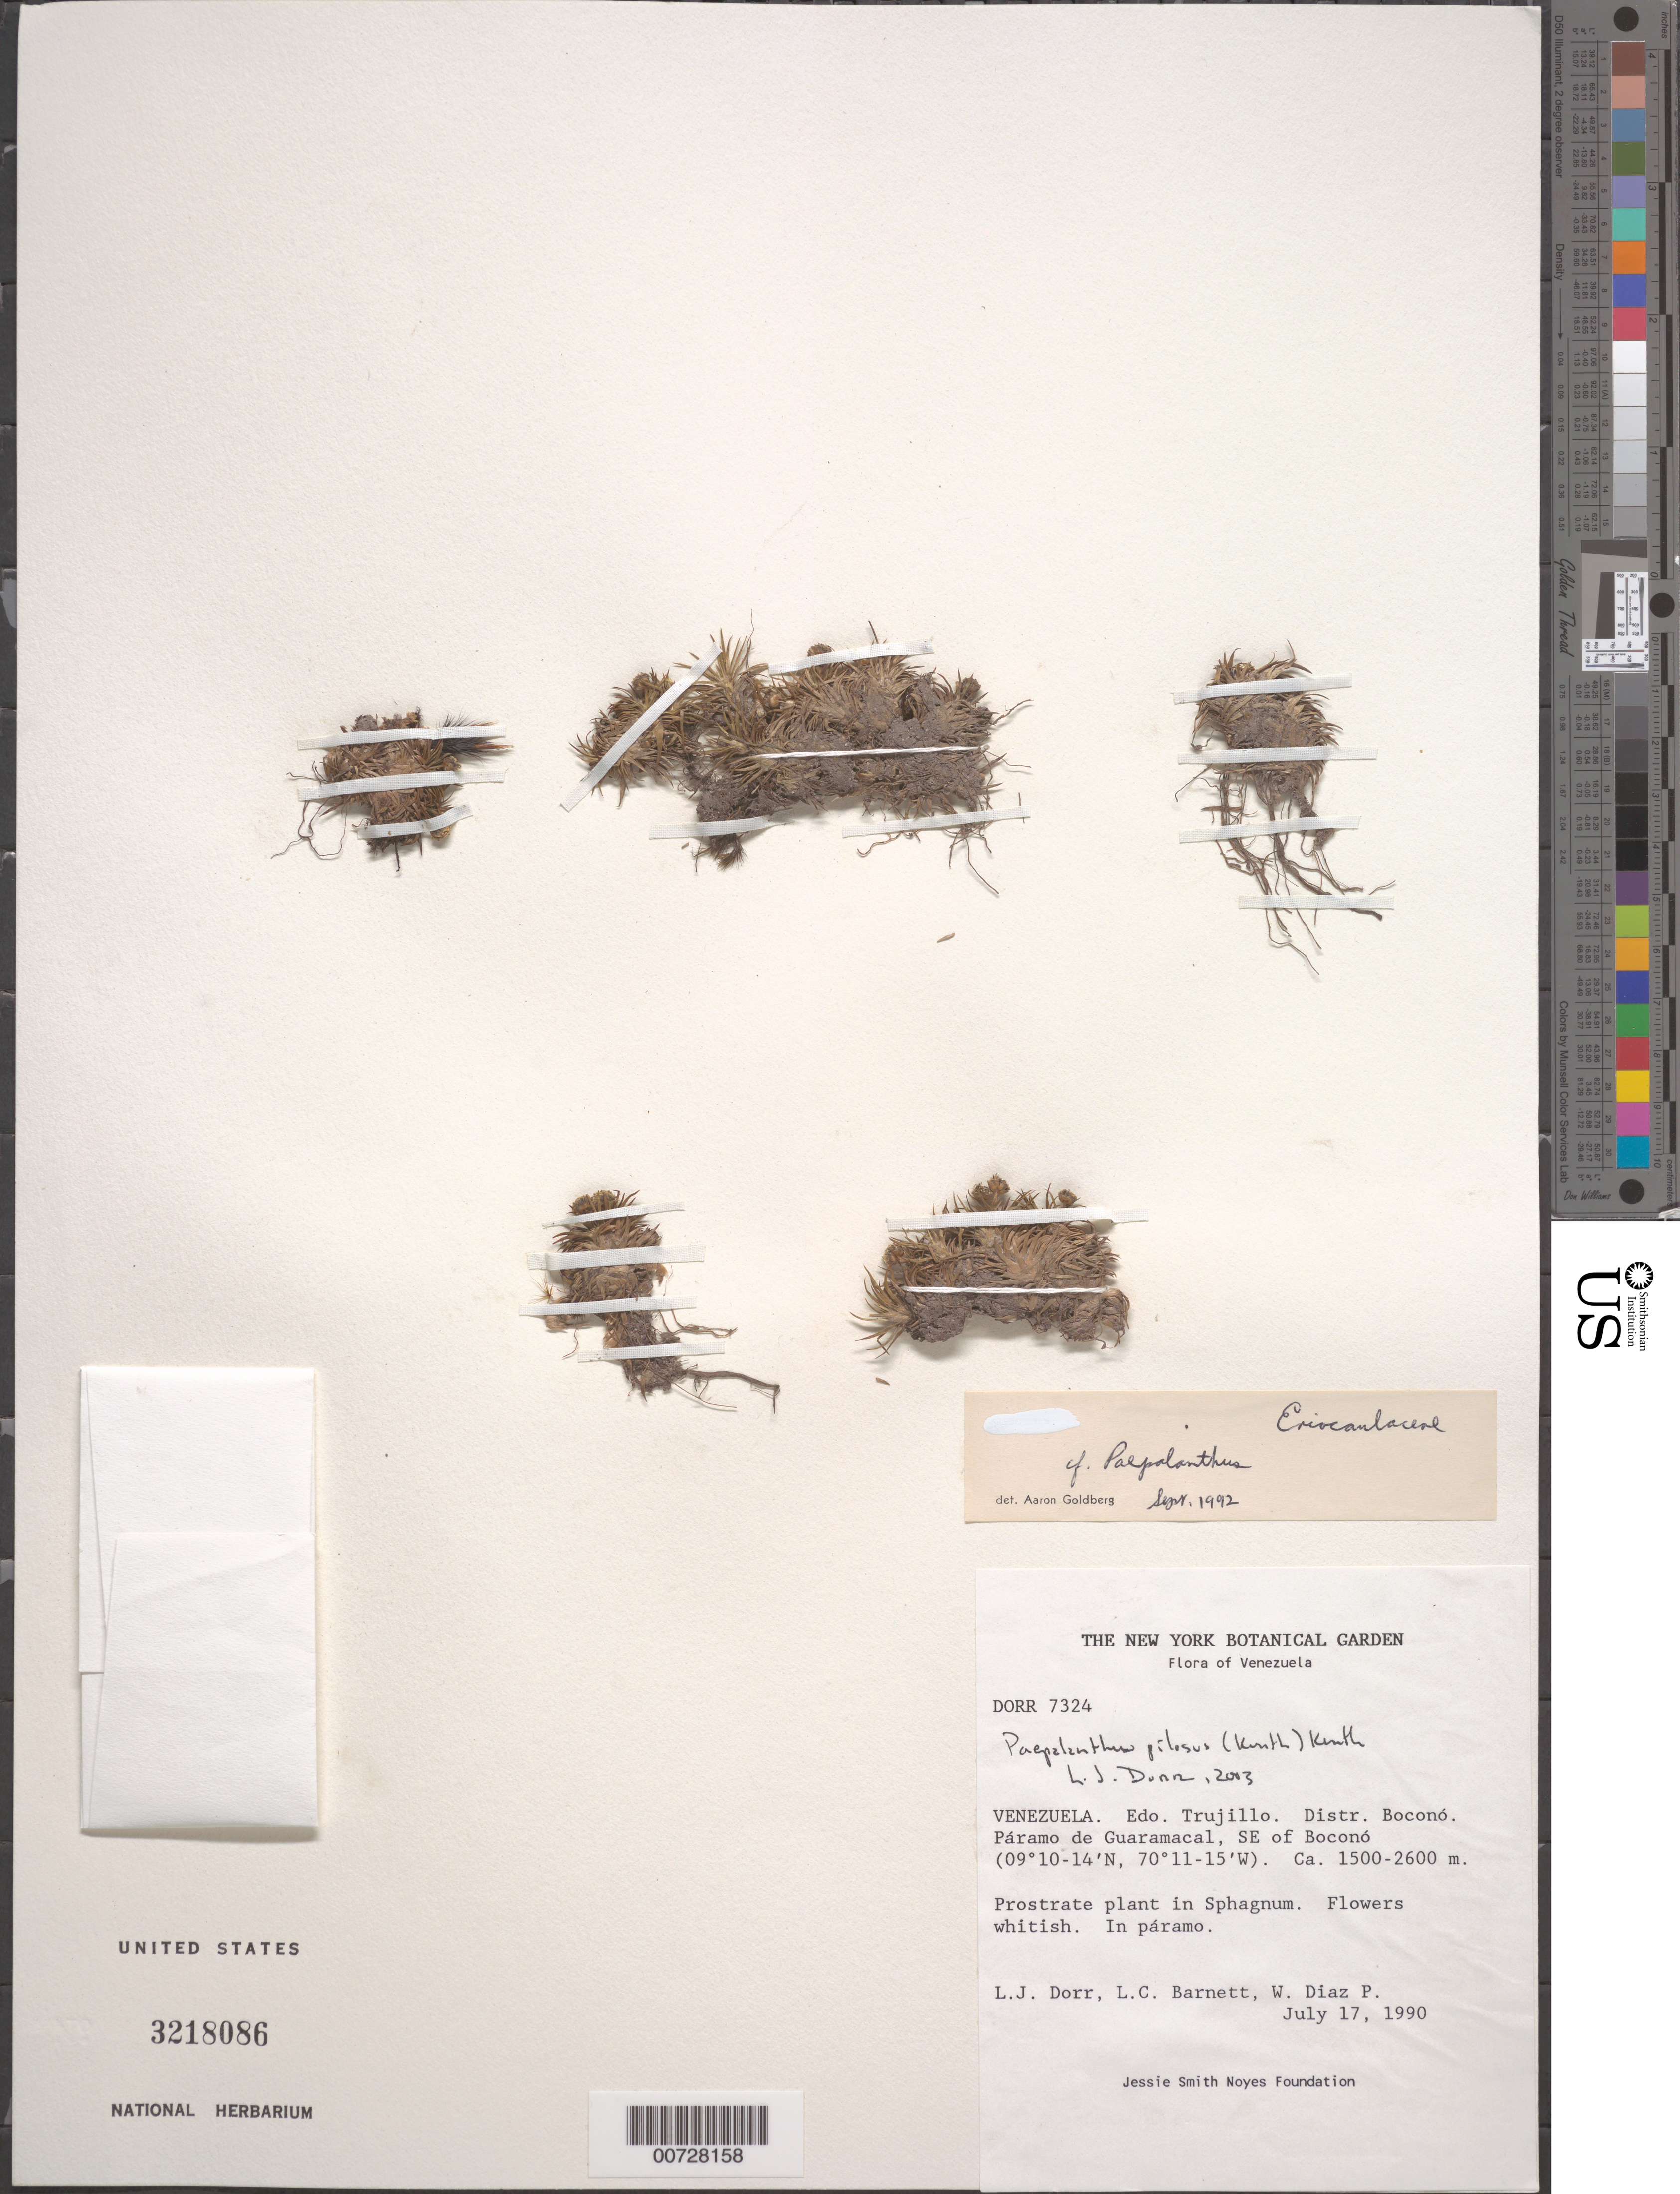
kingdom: Plantae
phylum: Tracheophyta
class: Liliopsida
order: Poales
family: Eriocaulaceae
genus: Paepalanthus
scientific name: Paepalanthus pilosus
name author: (Kunth) Kunth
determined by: Hensold, N.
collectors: L. J. Dorr, L. C. Barnett & W. Díaz P.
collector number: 7324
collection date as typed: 17 Jul 1990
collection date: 1990-07-17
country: Venezuela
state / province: Trujillo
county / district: Boconó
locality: Páramo de Guaramacal, SE of Boconó.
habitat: In páramo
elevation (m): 1500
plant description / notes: NY, PORT, US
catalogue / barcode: US 3218086